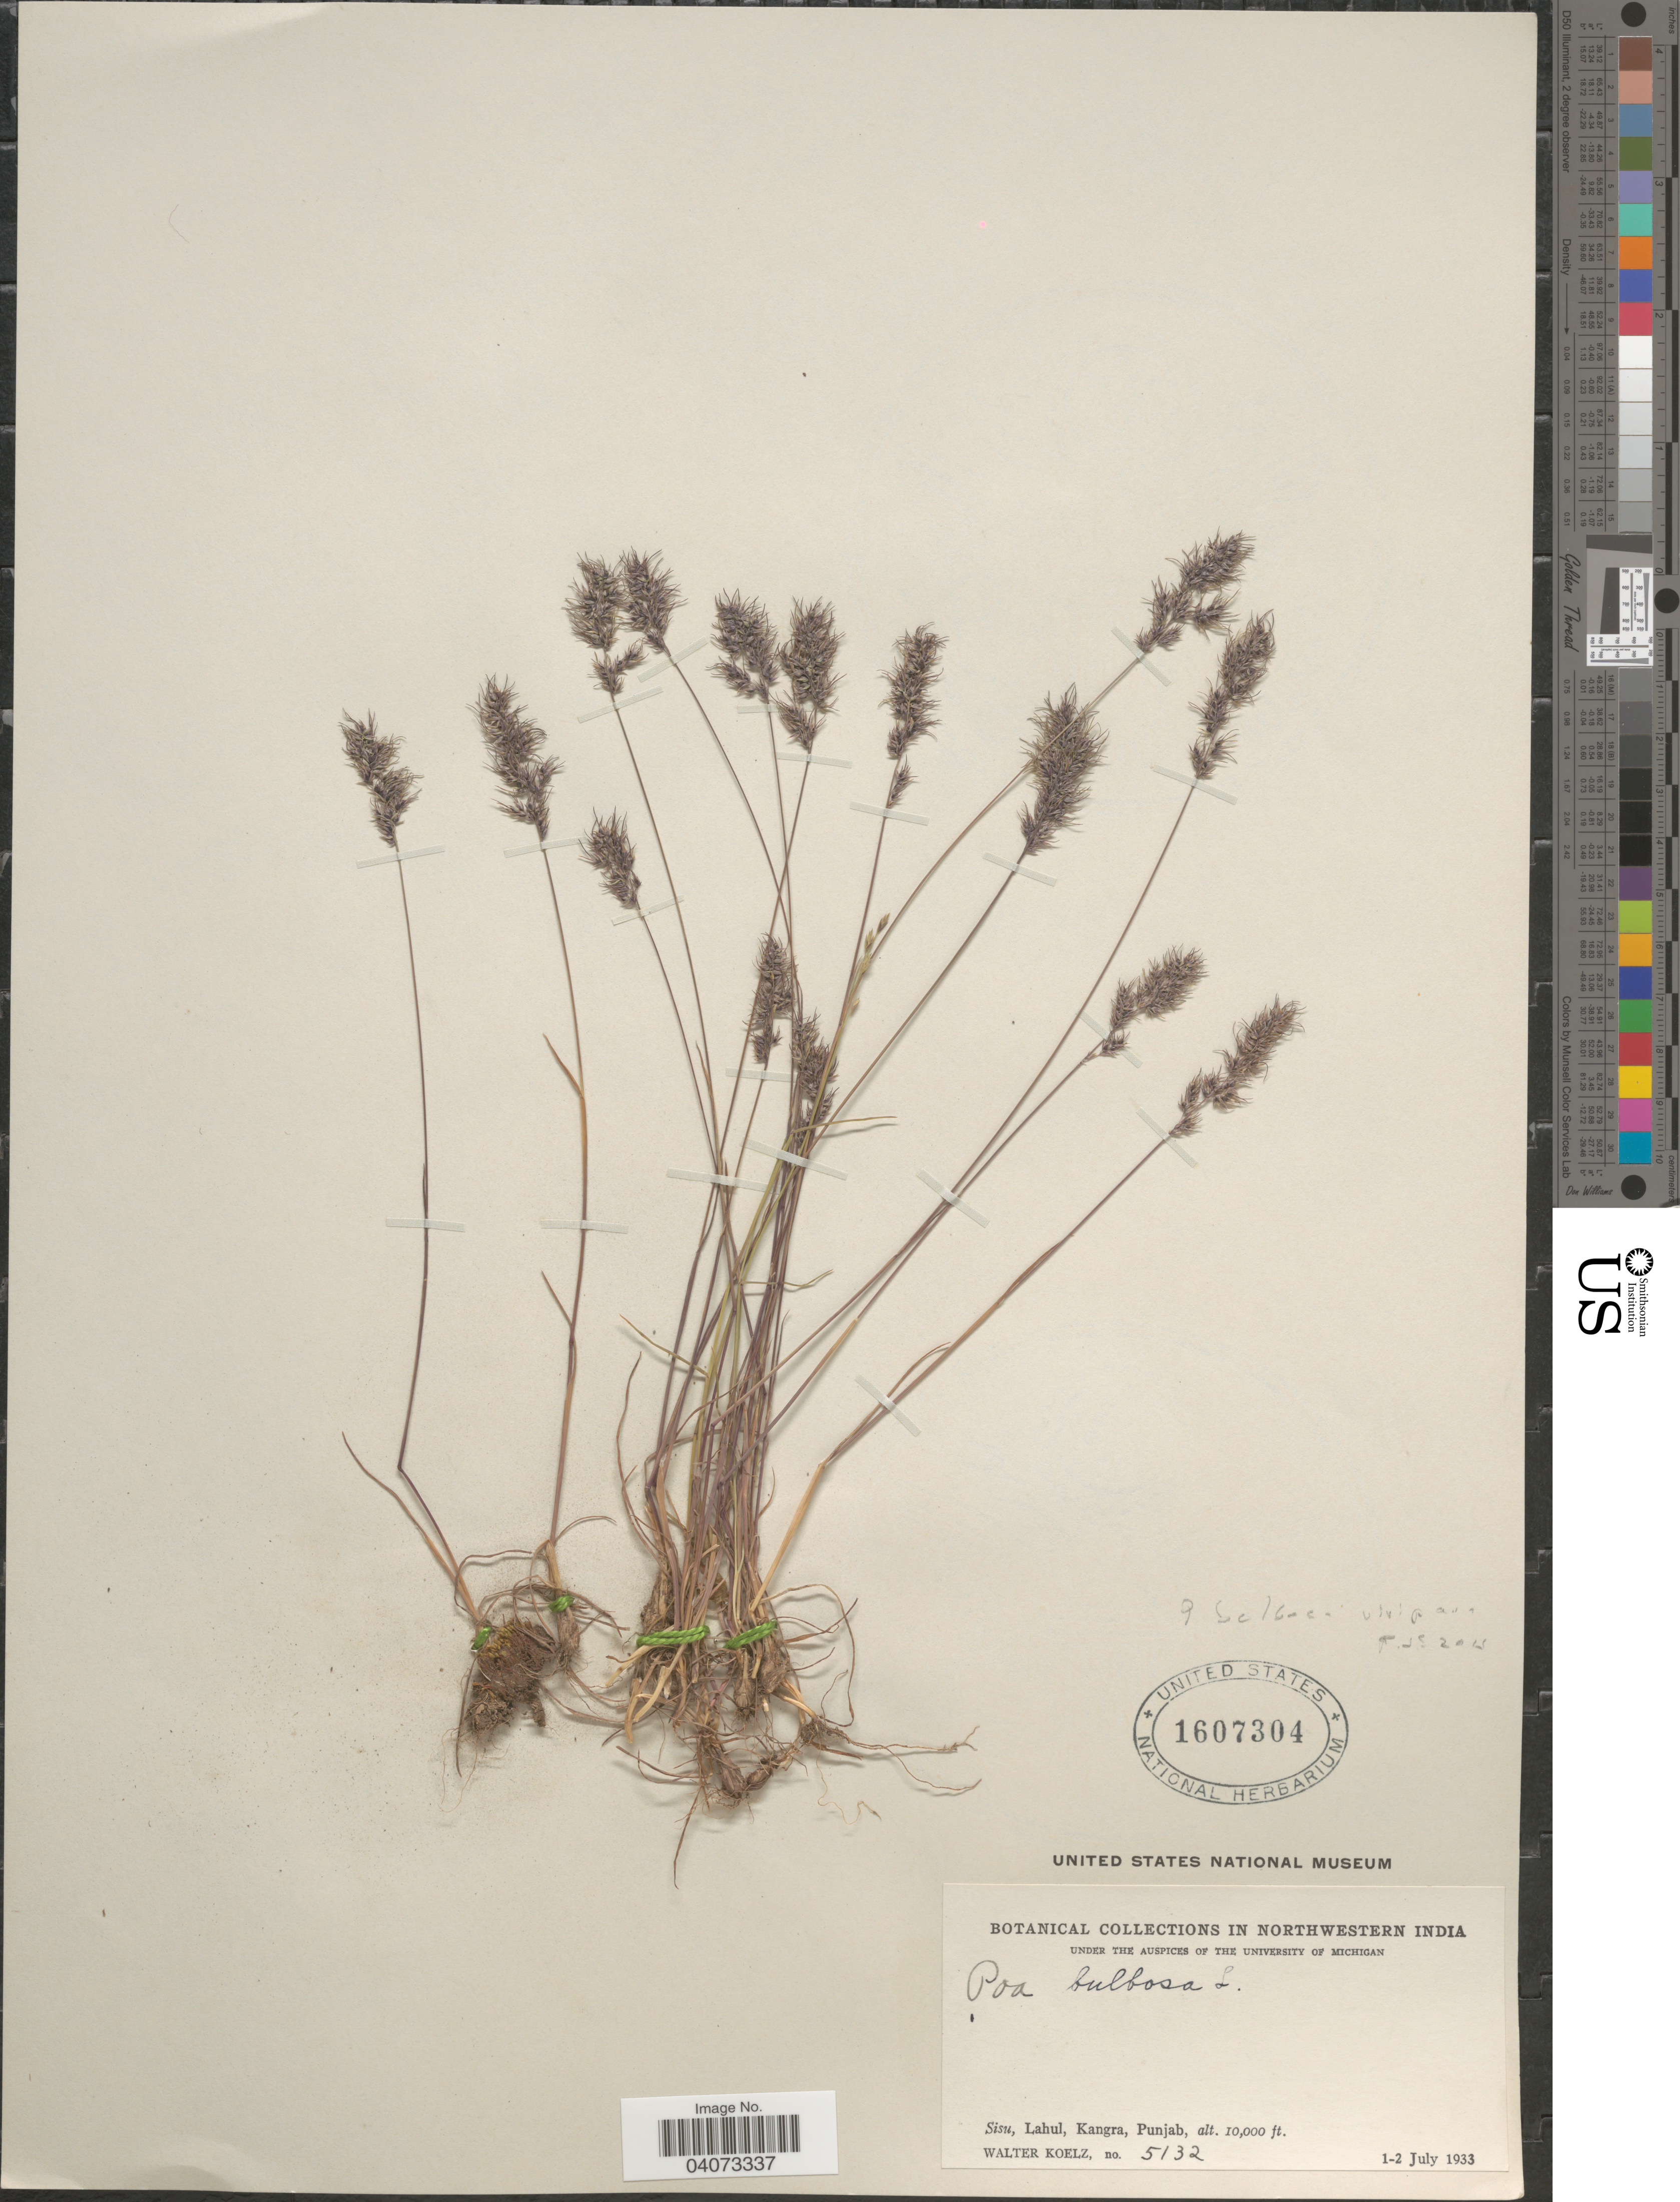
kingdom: Plantae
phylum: Tracheophyta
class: Liliopsida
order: Poales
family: Poaceae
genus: Poa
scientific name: Poa bulbosa subsp. bulbosa var. vivipara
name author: Koeler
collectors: W. N. Koelz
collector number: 5132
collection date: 1933-07-01/1933-07-02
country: India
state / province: Punjab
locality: Northwestern India. Sisu, Lahul, Kangra.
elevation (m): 3048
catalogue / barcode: US 1607304